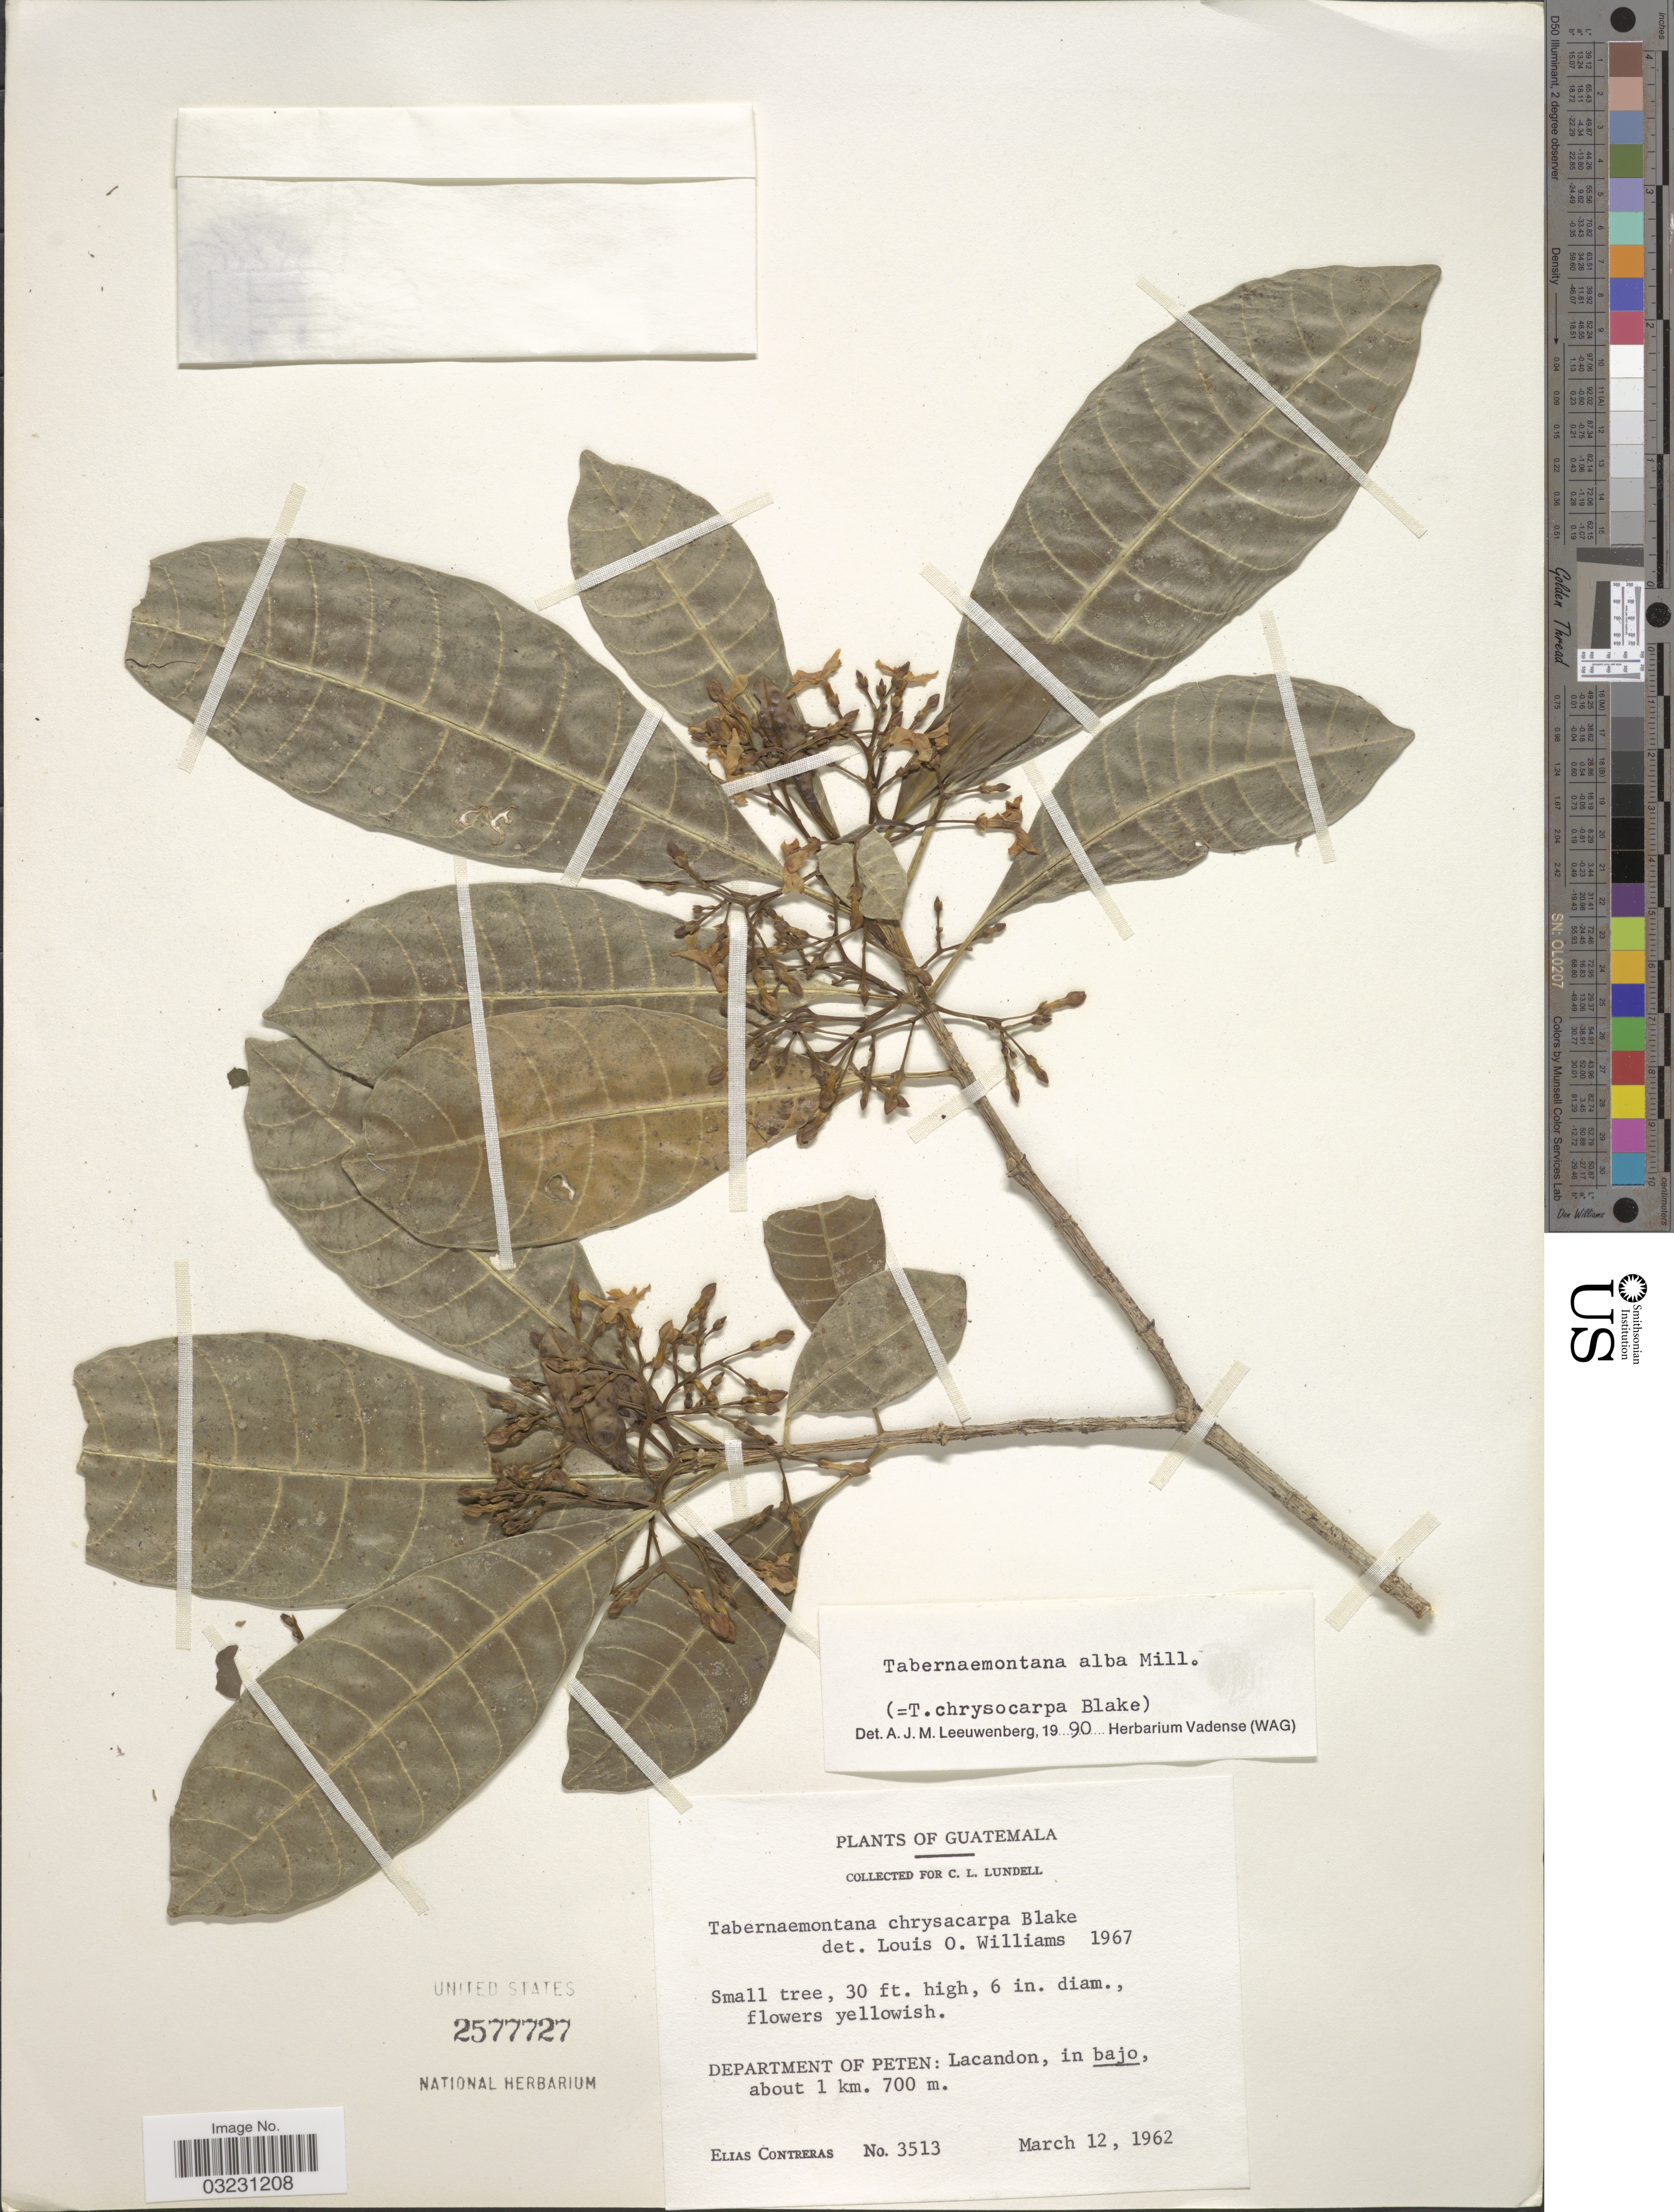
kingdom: Plantae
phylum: Tracheophyta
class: Magnoliopsida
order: Gentianales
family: Apocynaceae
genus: Tabernaemontana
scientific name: Tabernaemontana alba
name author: Mill.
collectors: E. Contreras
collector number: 3513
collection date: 1962-03-12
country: Guatemala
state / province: El Petén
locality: Department of Peten: Lacandon, in bajo, about 1 km.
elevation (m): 700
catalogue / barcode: US 2577727